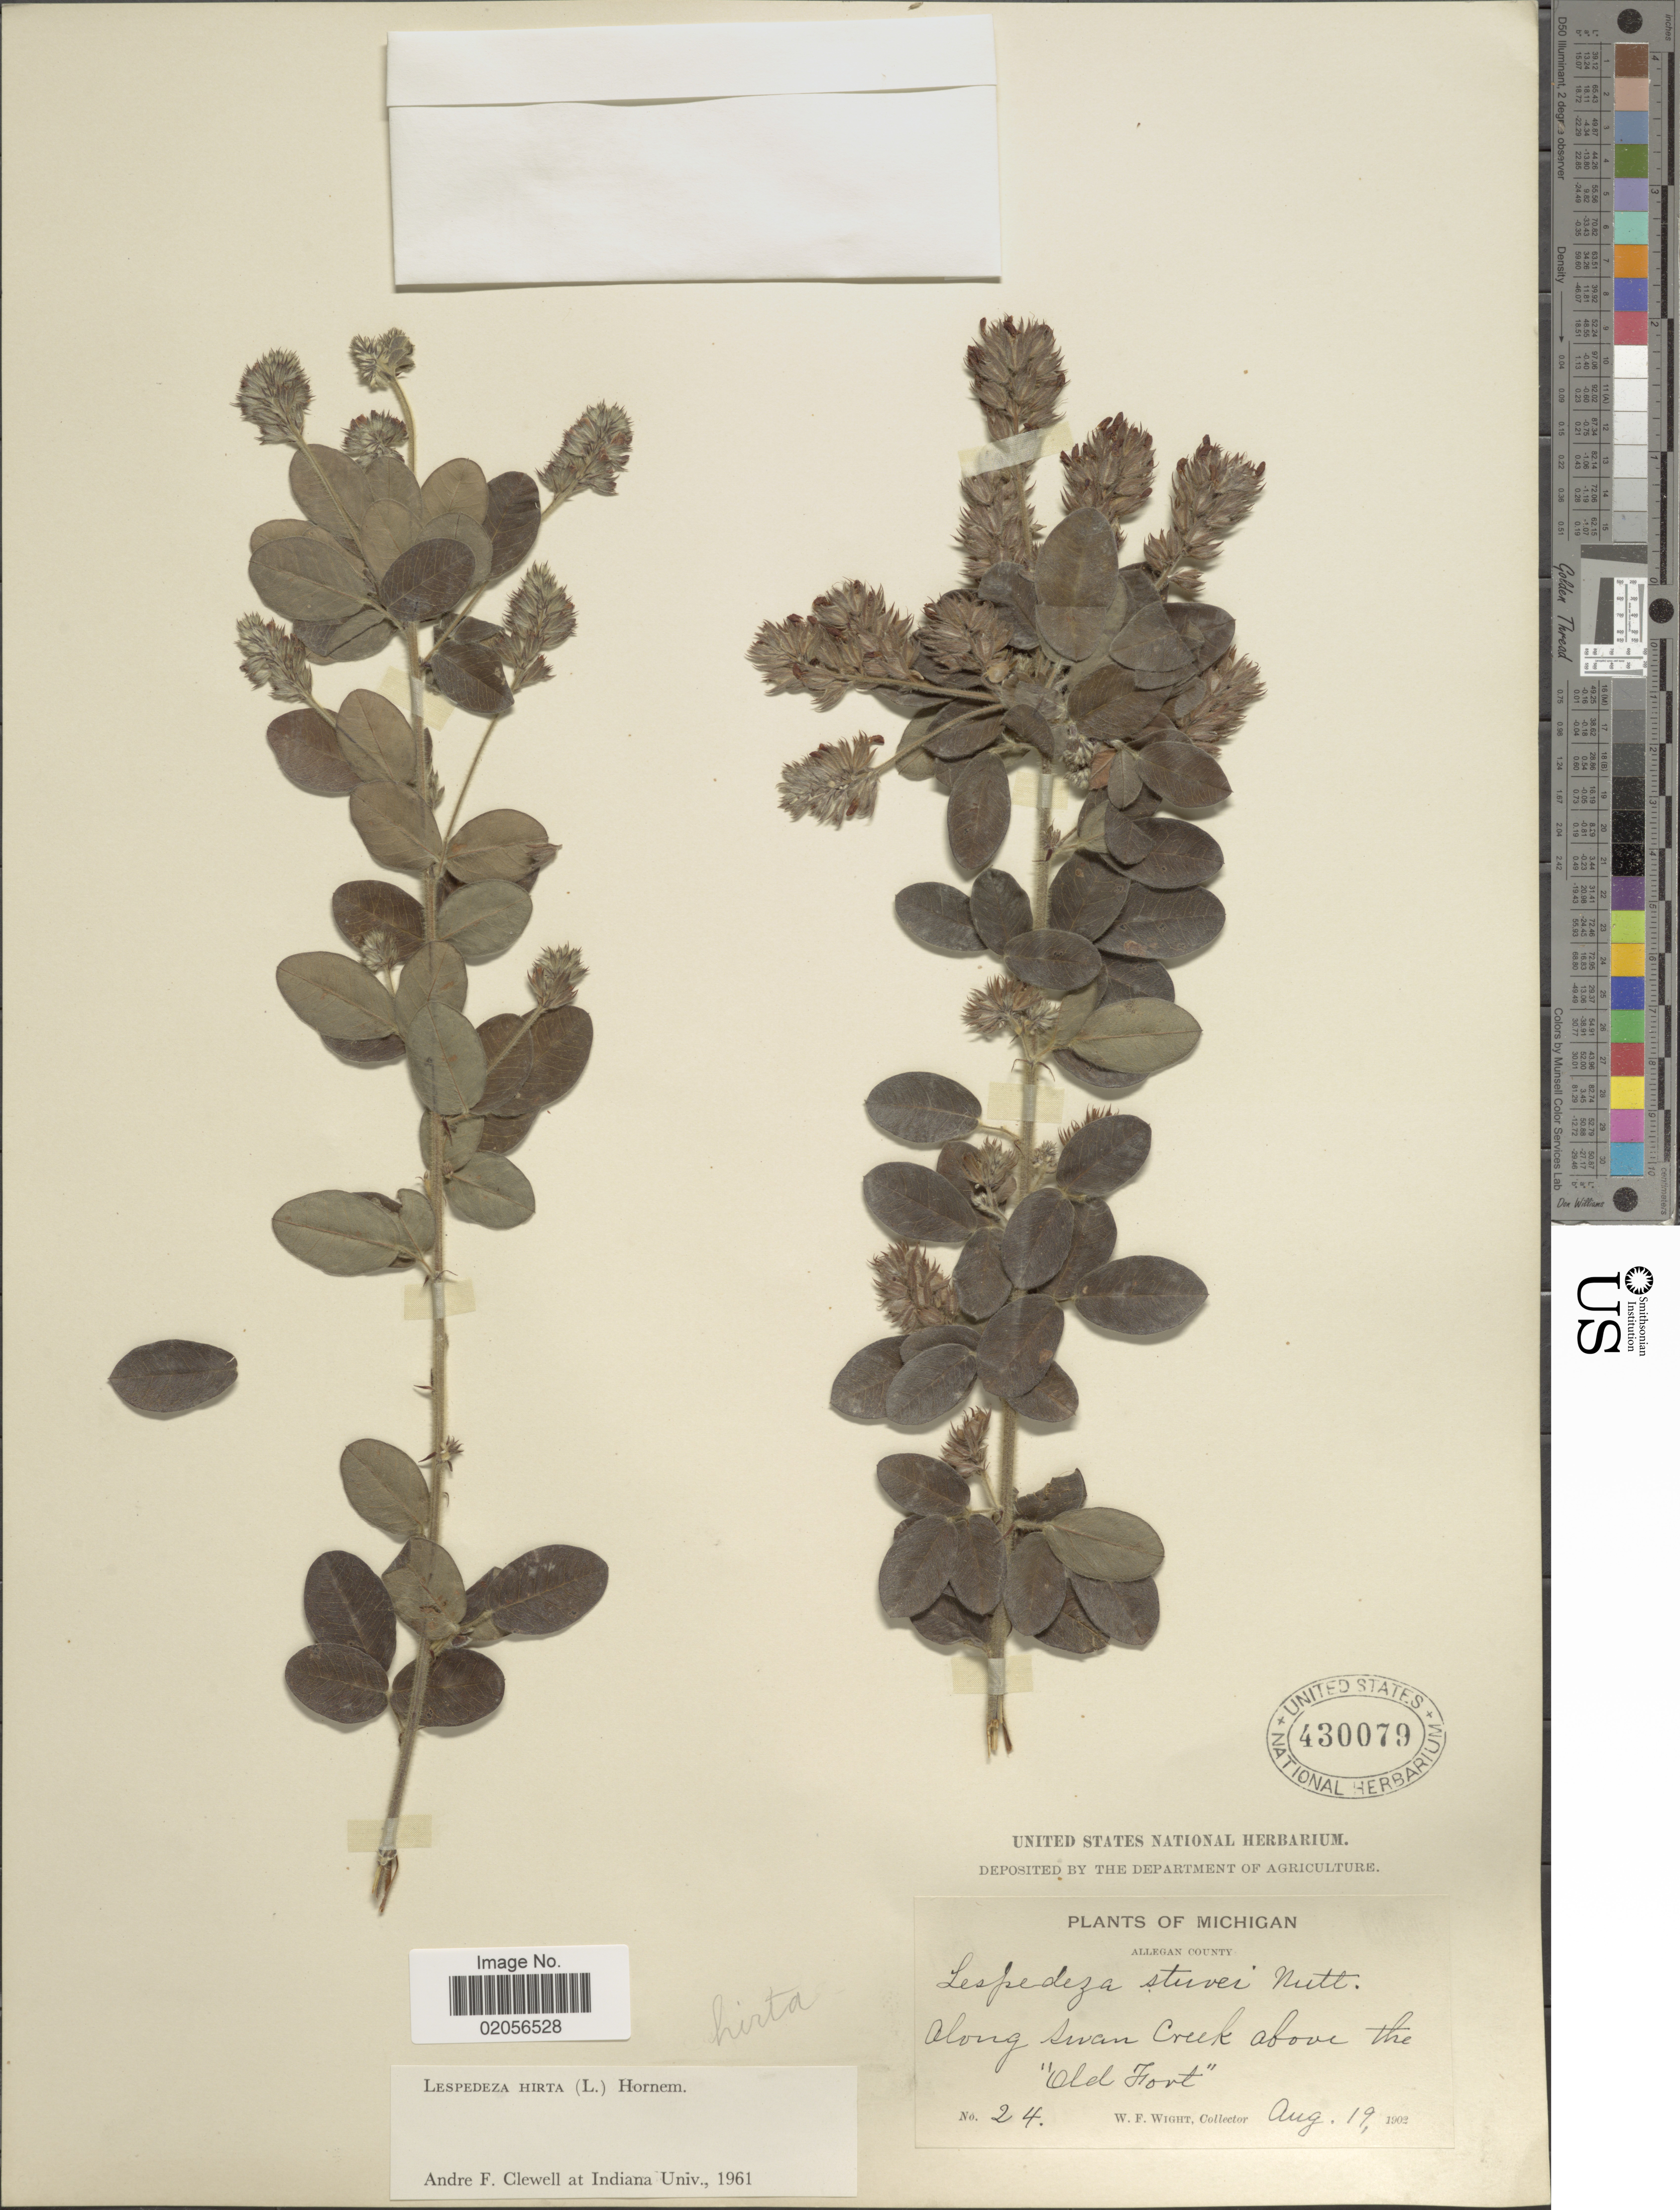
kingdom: Plantae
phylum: Tracheophyta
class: Magnoliopsida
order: Fabales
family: Fabaceae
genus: Lespedeza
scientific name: Lespedeza hirta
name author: (L.) Hornem.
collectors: W. Wight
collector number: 24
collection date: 1902-08-19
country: United States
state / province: Michigan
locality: Allegan County, Along Swan Creek above the 'Old Fort'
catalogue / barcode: US 430079